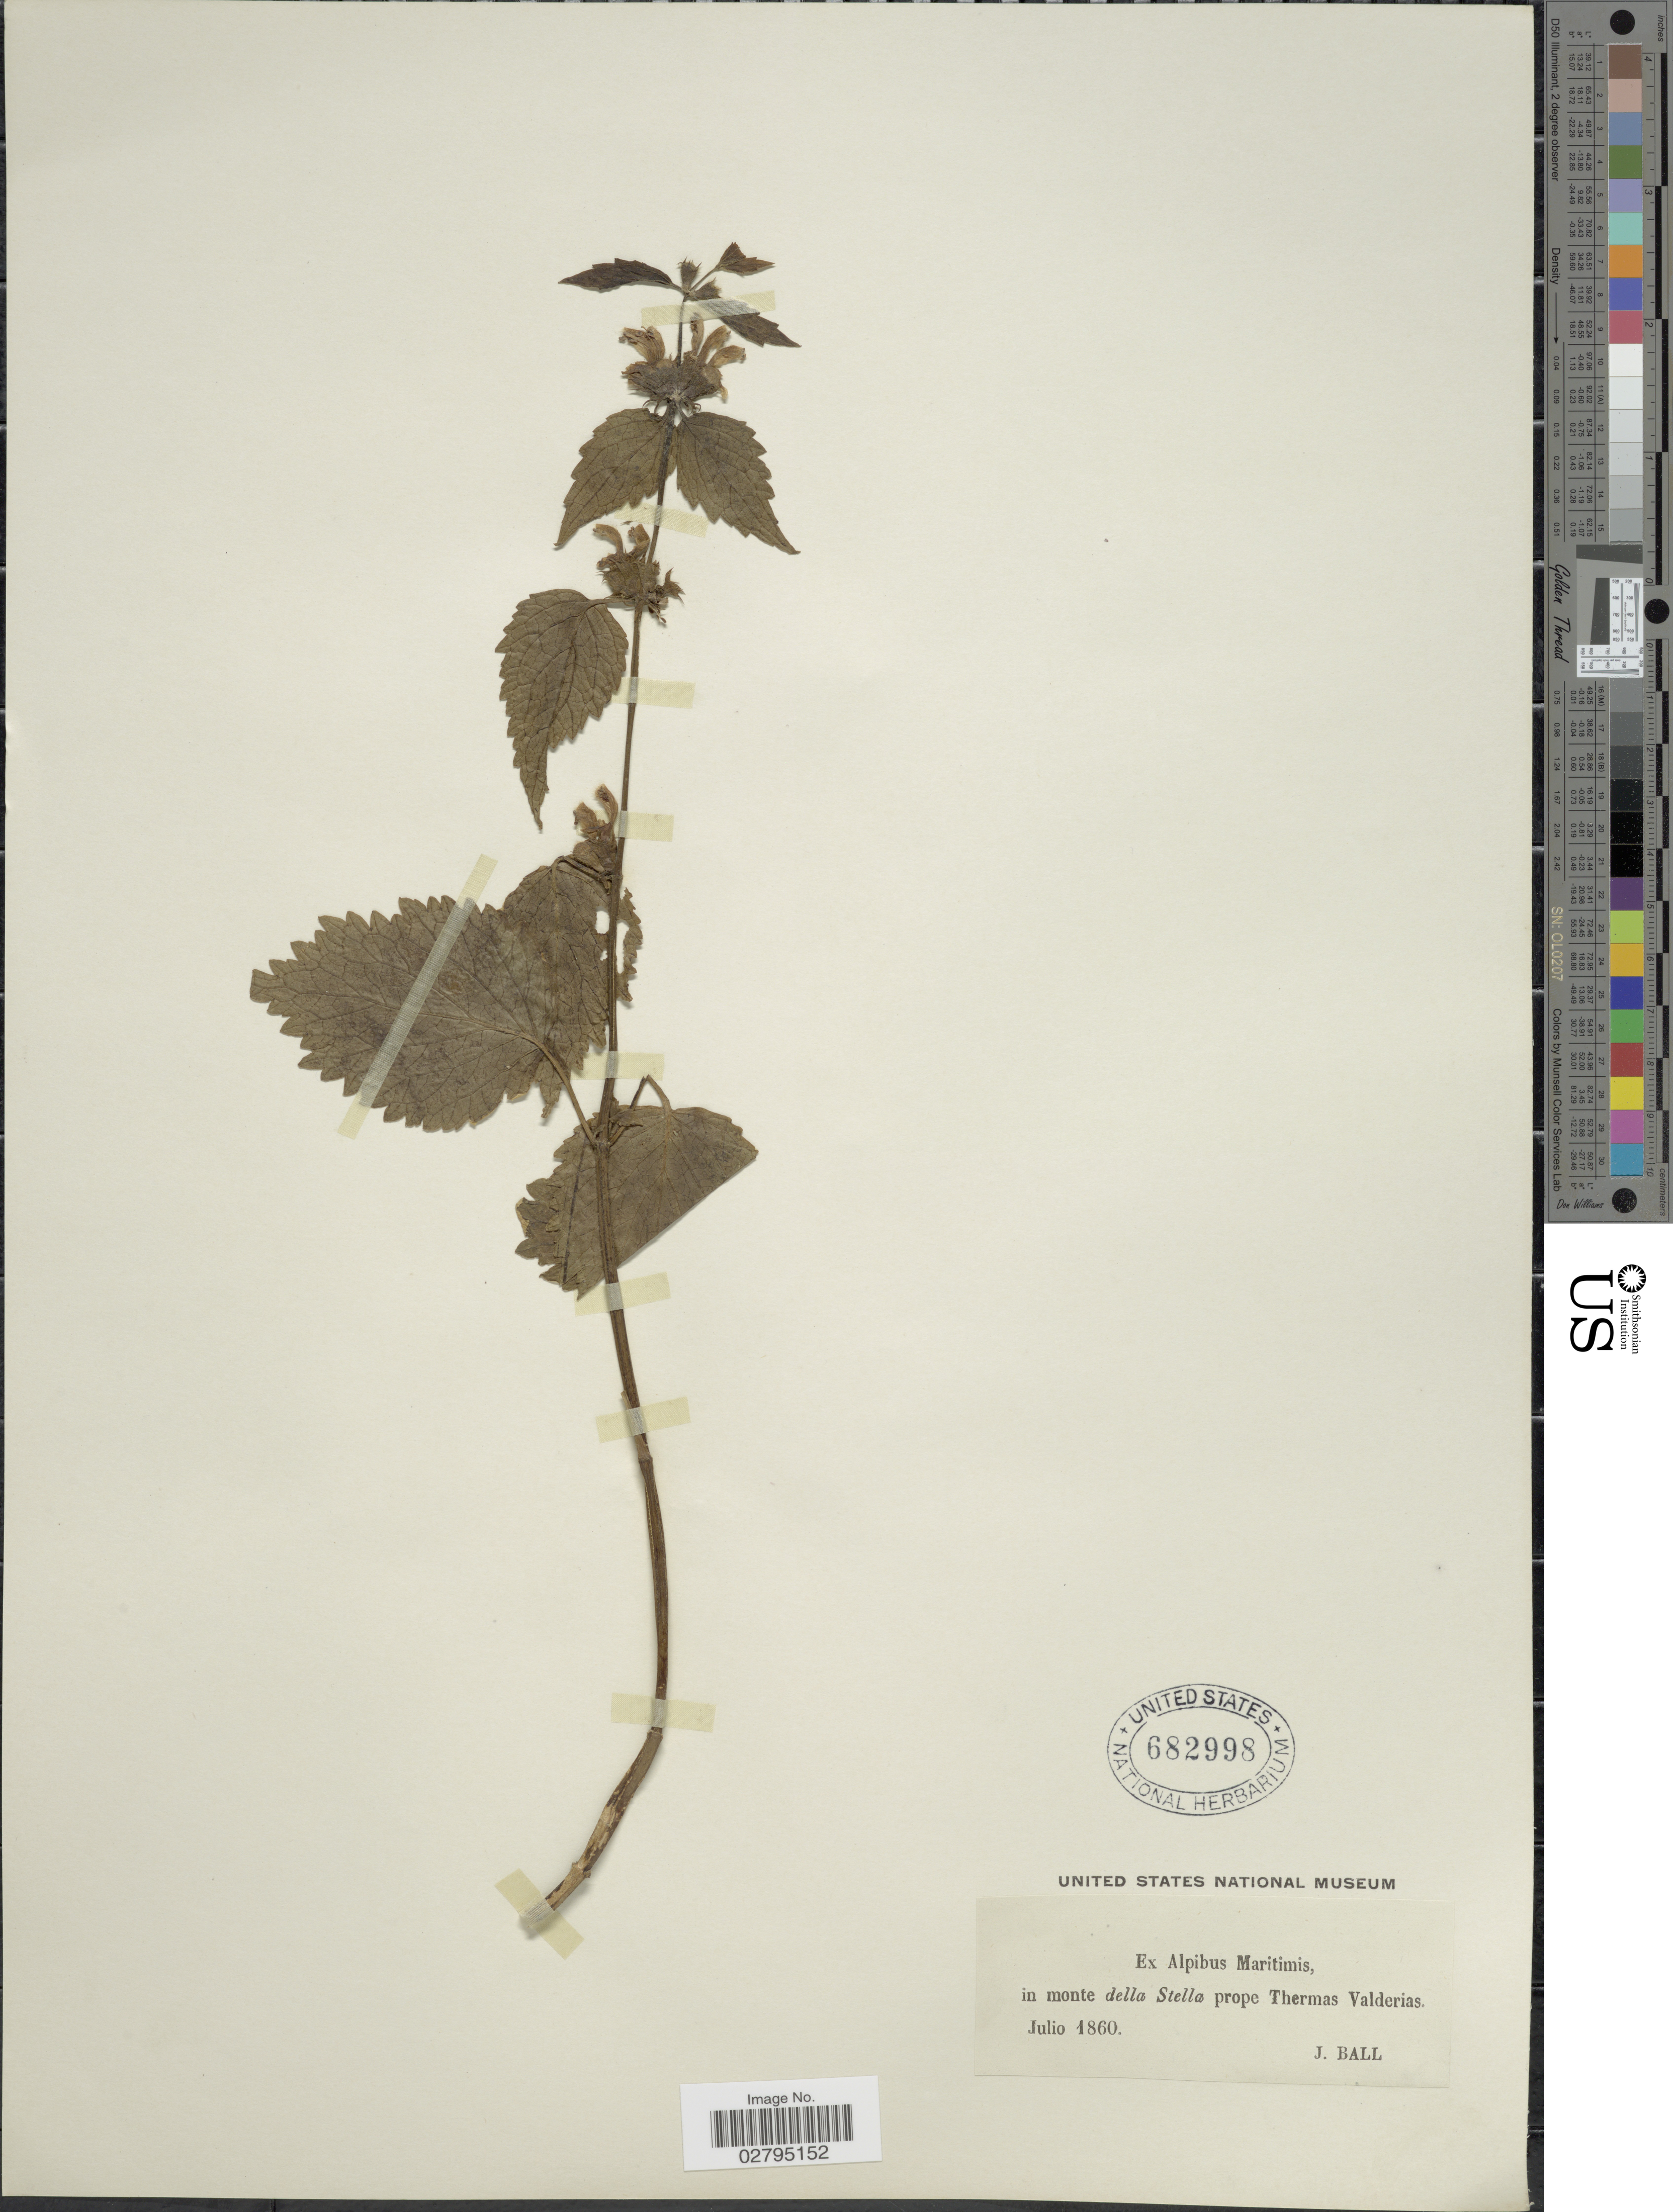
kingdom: Plantae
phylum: Tracheophyta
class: Magnoliopsida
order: Lamiales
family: Lamiaceae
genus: Lamium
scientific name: Lamium sp.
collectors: J. Ball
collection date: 1860-07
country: Italy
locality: Alpibus Maritimis, in monte della Stella prope Thermas Valderias.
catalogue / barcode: US 682998